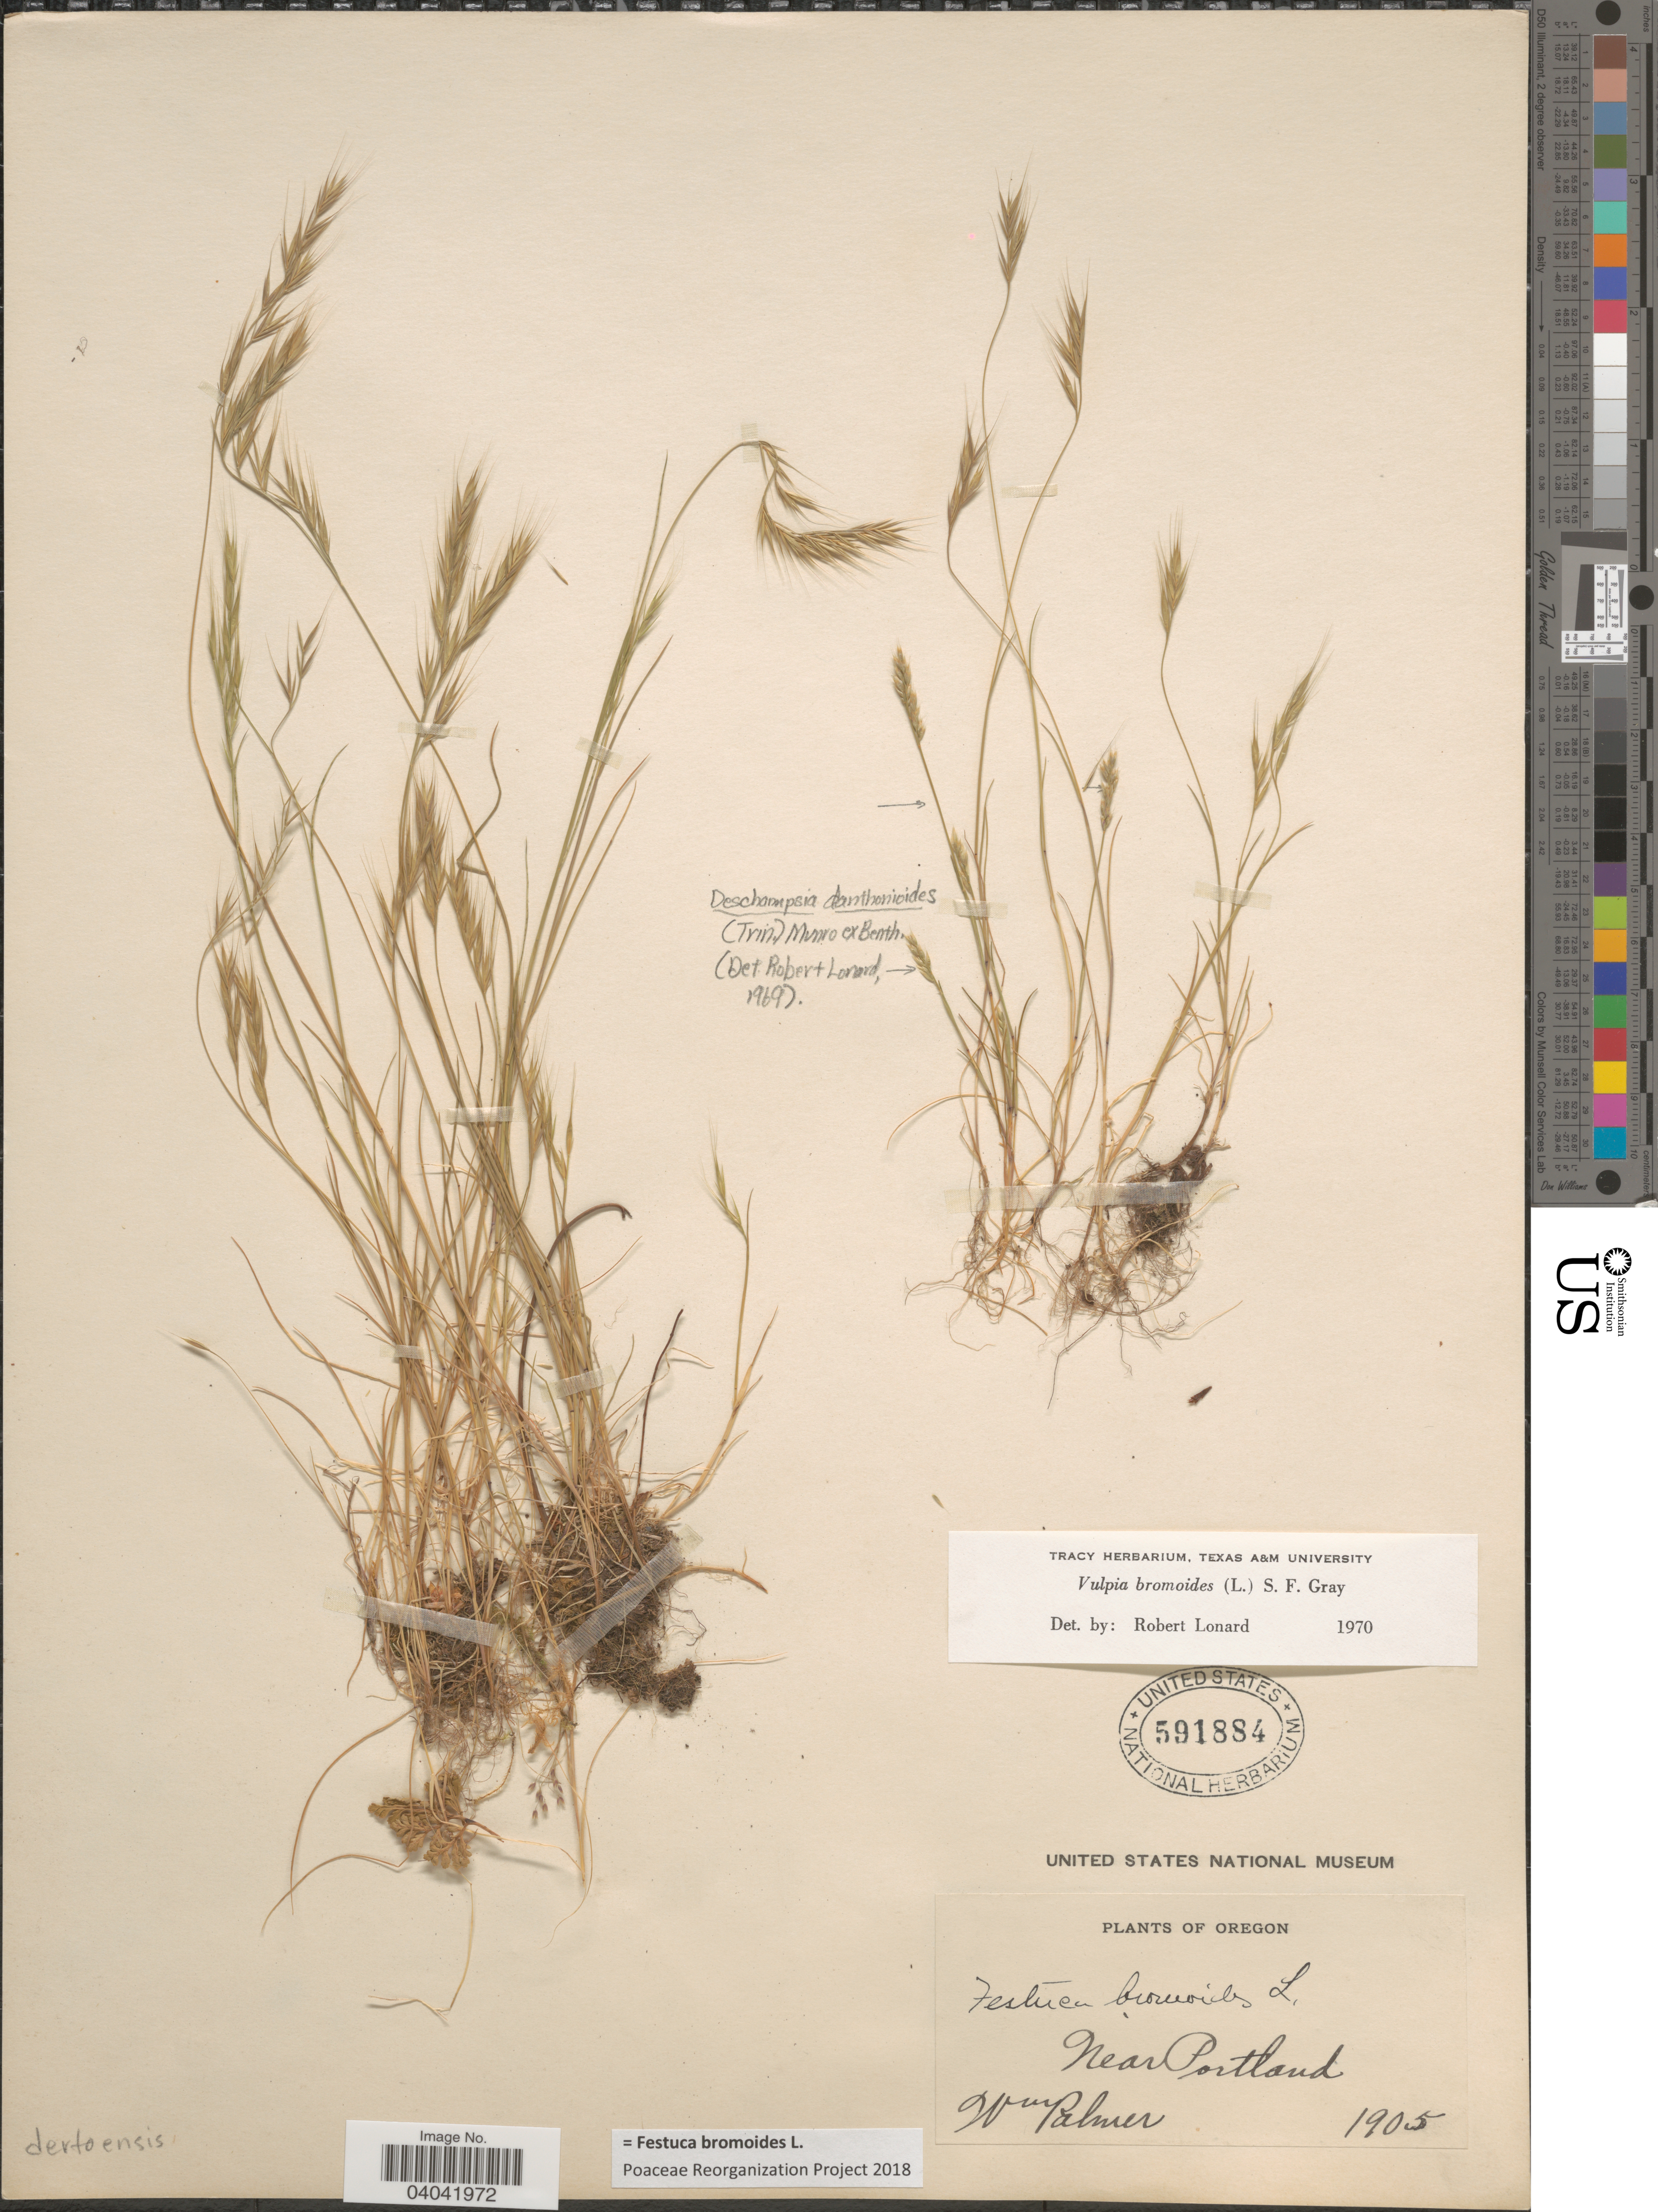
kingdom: Plantae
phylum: Tracheophyta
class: Liliopsida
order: Poales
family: Poaceae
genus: Festuca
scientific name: Festuca bromoides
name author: L.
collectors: W. Palmer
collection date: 1905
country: United States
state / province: Oregon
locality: Near Portland.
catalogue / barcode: US 591884